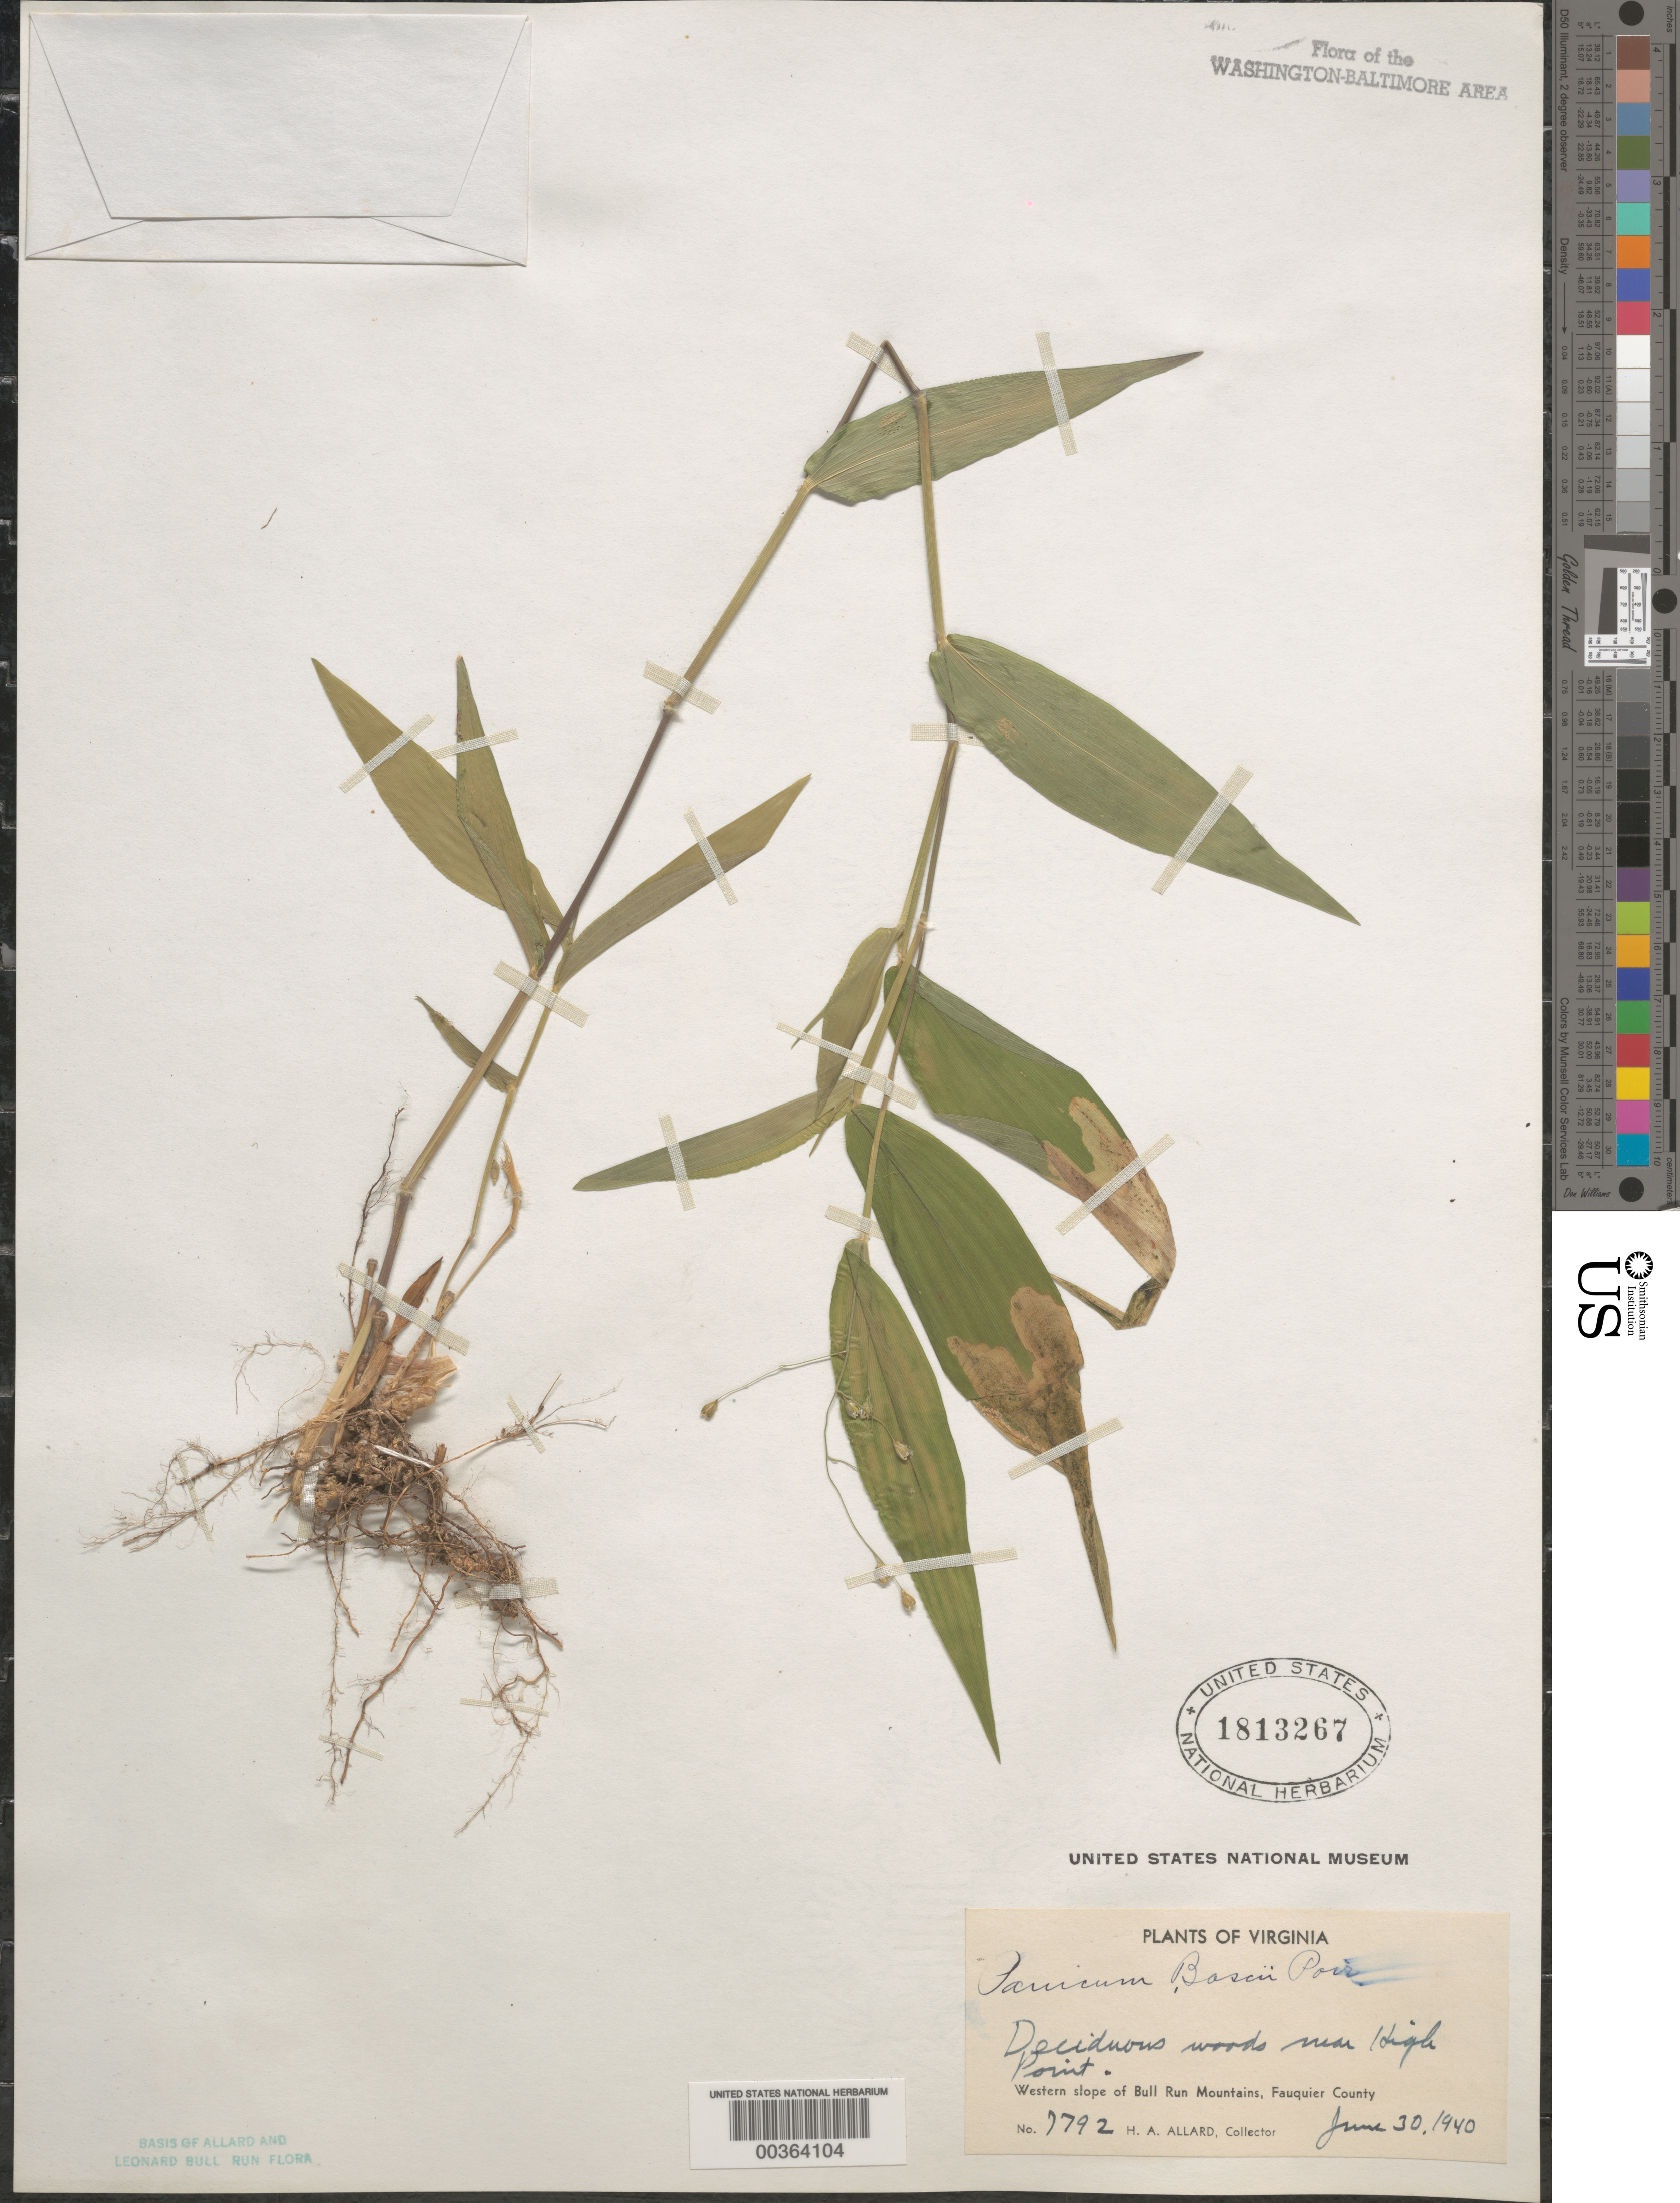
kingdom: Plantae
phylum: Tracheophyta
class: Liliopsida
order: Poales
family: Poaceae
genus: Dichanthelium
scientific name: Dichanthelium boscii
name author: (Poir.) Gould & C.A. Clark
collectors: H. A. Allard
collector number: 7792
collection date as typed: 30 Jun 1940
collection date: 1940-06-30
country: United States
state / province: Virginia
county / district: Fauquier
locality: High Point vicinity Bull Run Mts.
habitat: Deciduous woods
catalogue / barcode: US 1813267